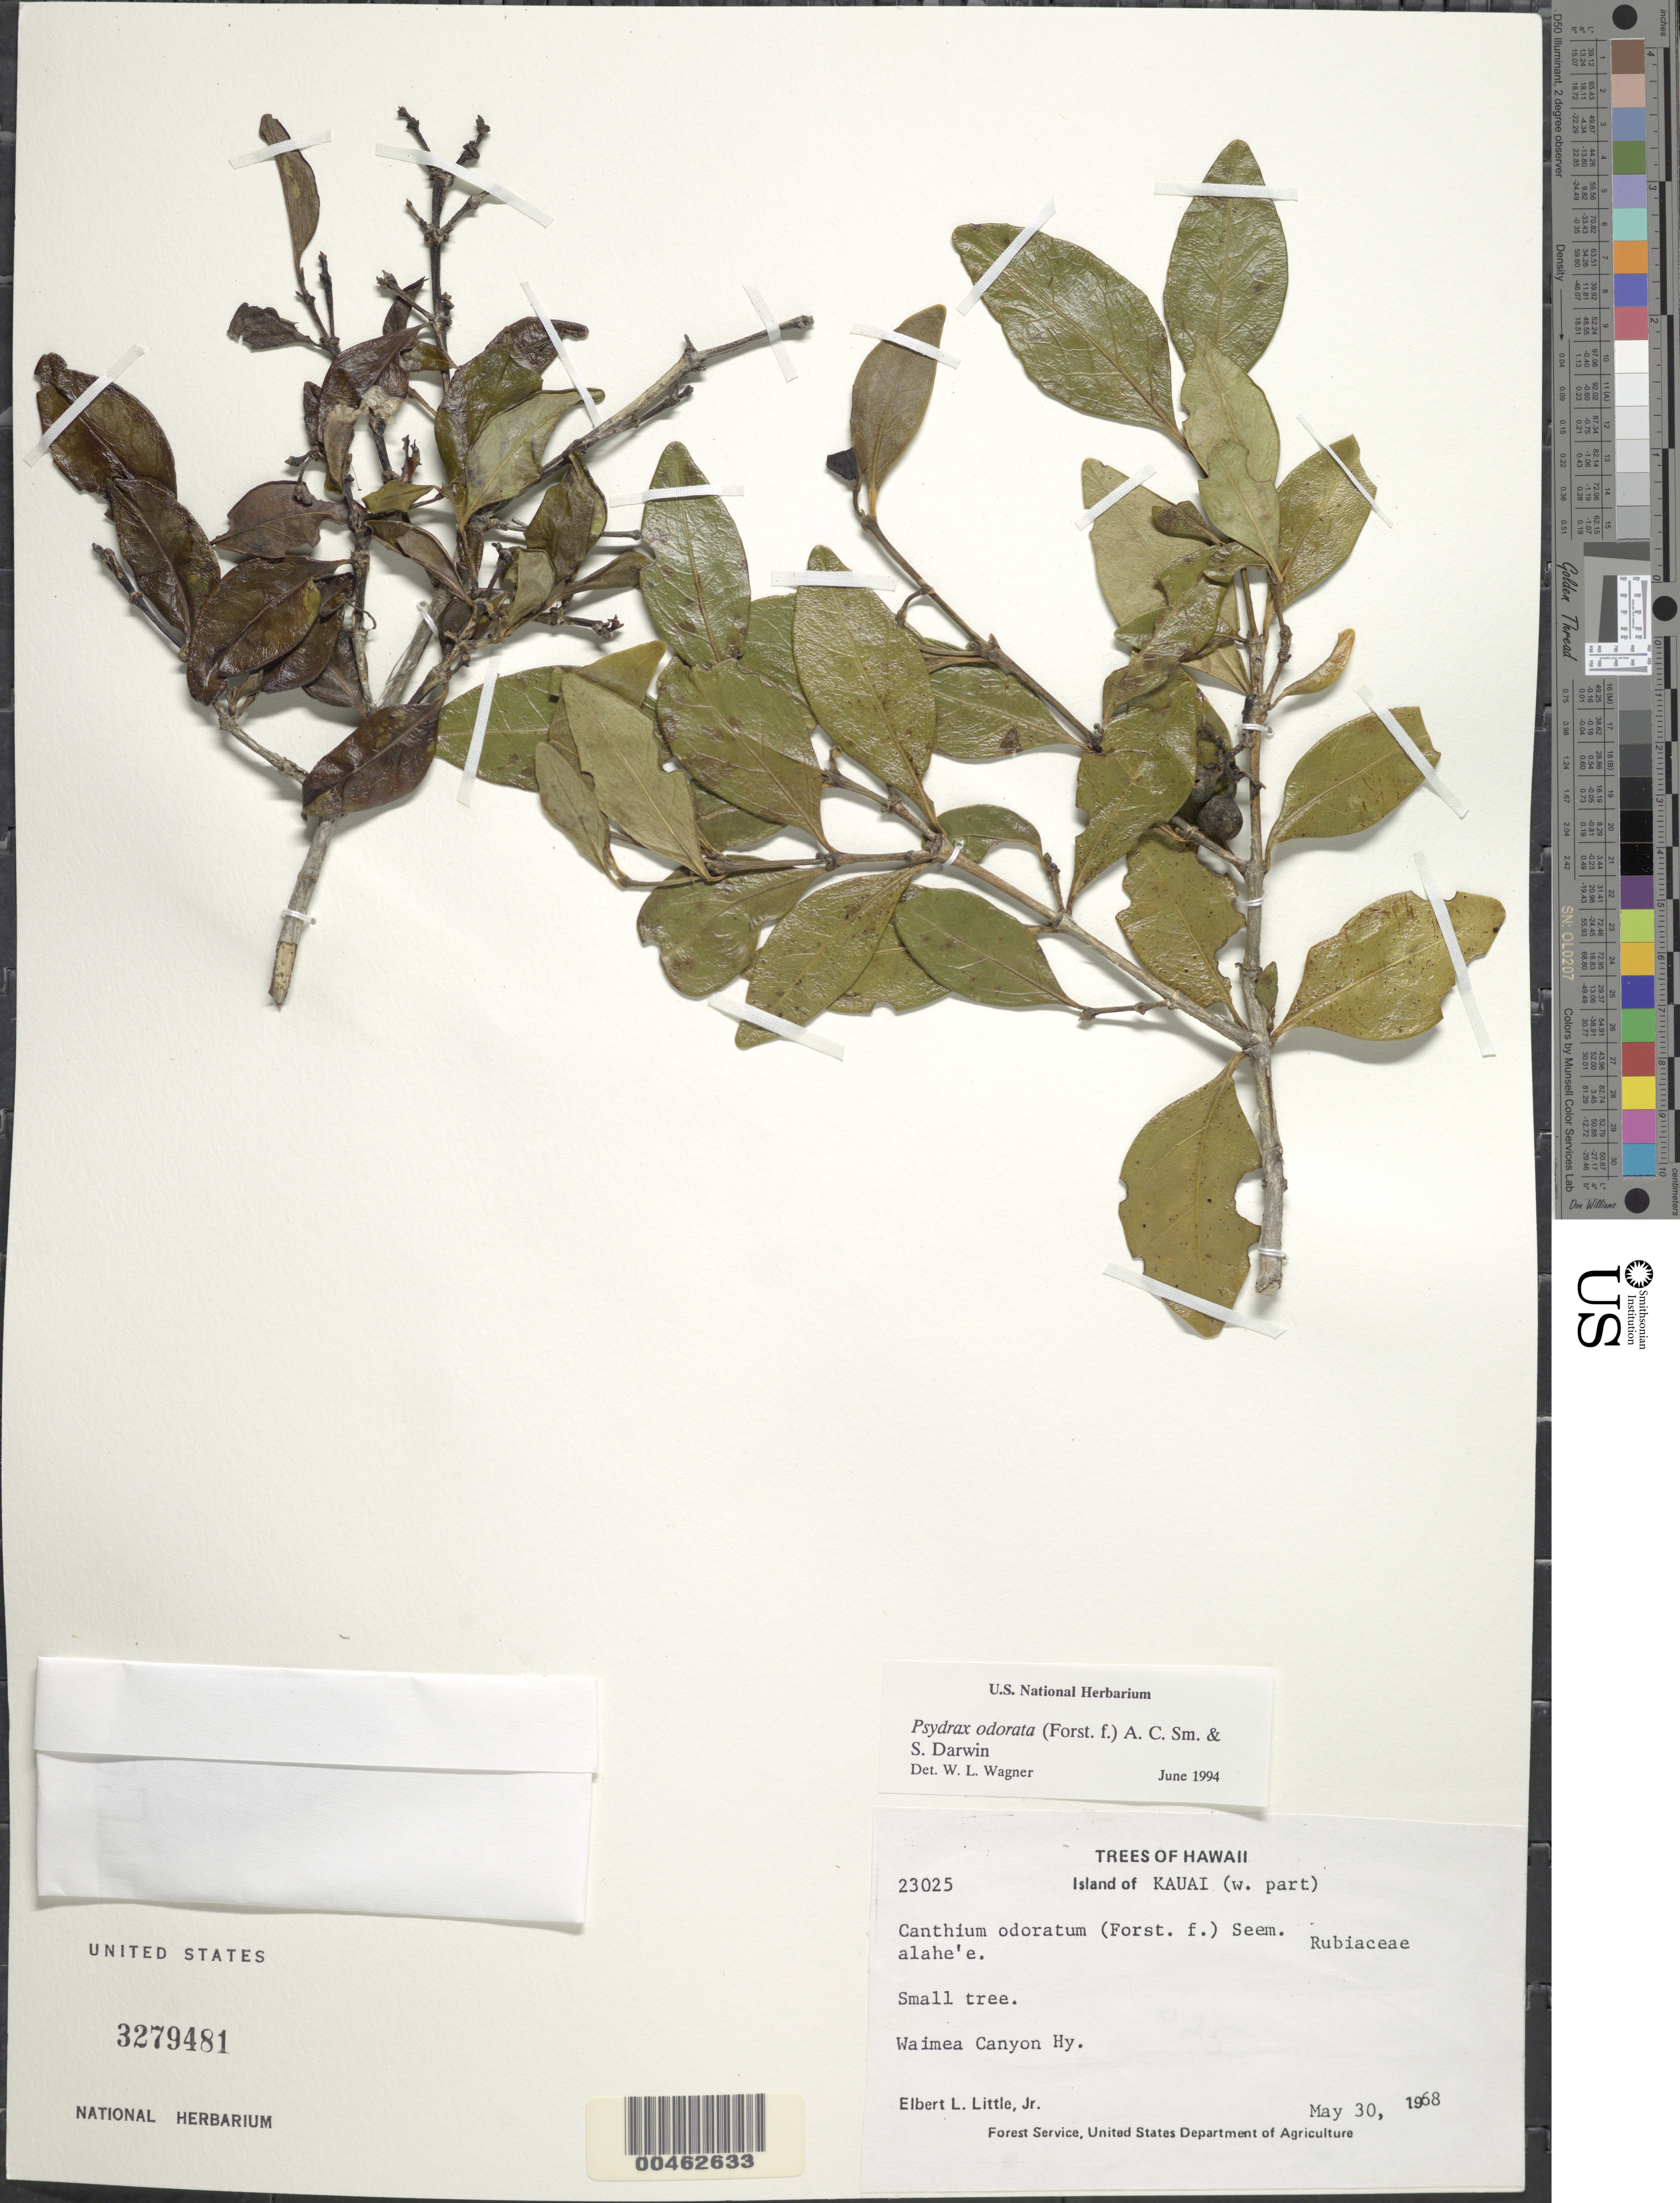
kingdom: Plantae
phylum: Tracheophyta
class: Magnoliopsida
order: Gentianales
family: Rubiaceae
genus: Psydrax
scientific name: Psydrax odorata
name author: (G. Forst.) A.C. Sm. & S.P. Darwin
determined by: Wagner, W. L., (BOT), Smithsonian Institution - National Museum of Natural History (UNITED STATES)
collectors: E. L. Little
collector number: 23025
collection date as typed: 30 May 1968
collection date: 1968-05-30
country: United States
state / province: Hawaii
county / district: Kauai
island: Kaua'i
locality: W part of Kauai, Waimea Canyon Hy.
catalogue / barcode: US 3279481